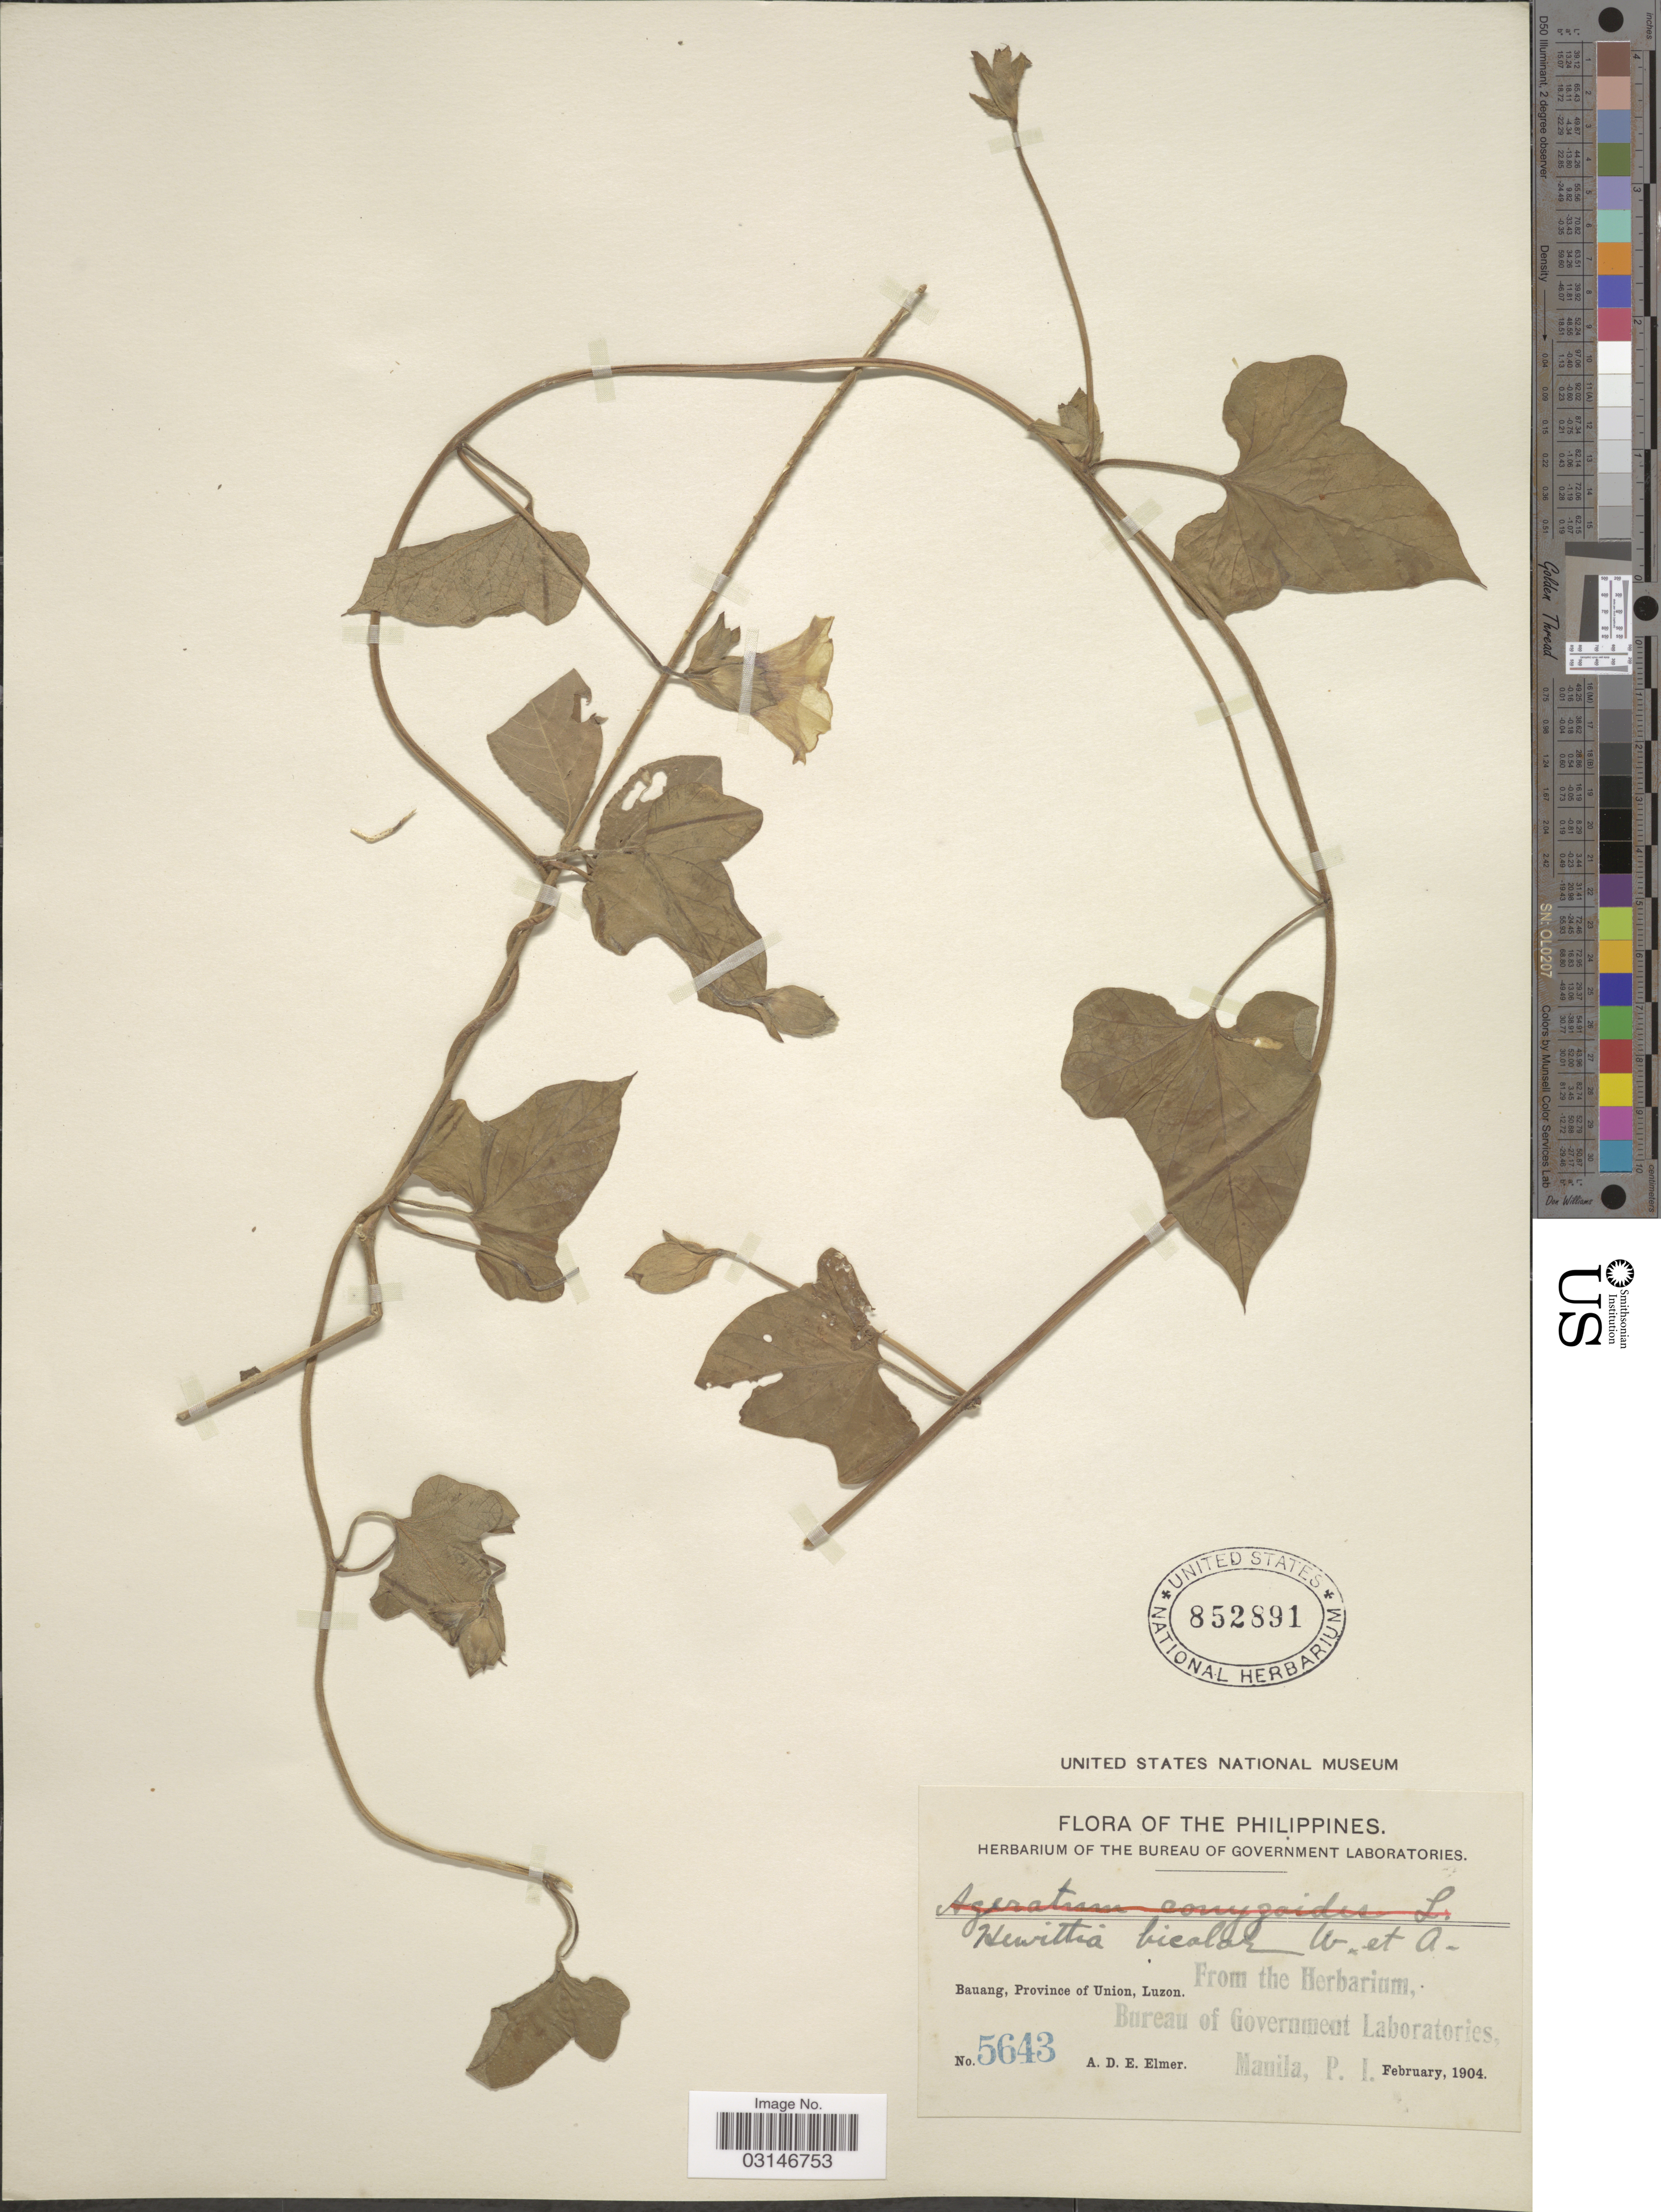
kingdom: Plantae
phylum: Tracheophyta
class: Magnoliopsida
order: Solanales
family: Convolvulaceae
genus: Hewittia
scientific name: Hewittia malabarica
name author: (L.) Suresh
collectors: A. D. E. Elmer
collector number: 5643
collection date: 1904-02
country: Philippines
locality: Bauang, Province of Union, Luzon.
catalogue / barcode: US 852891